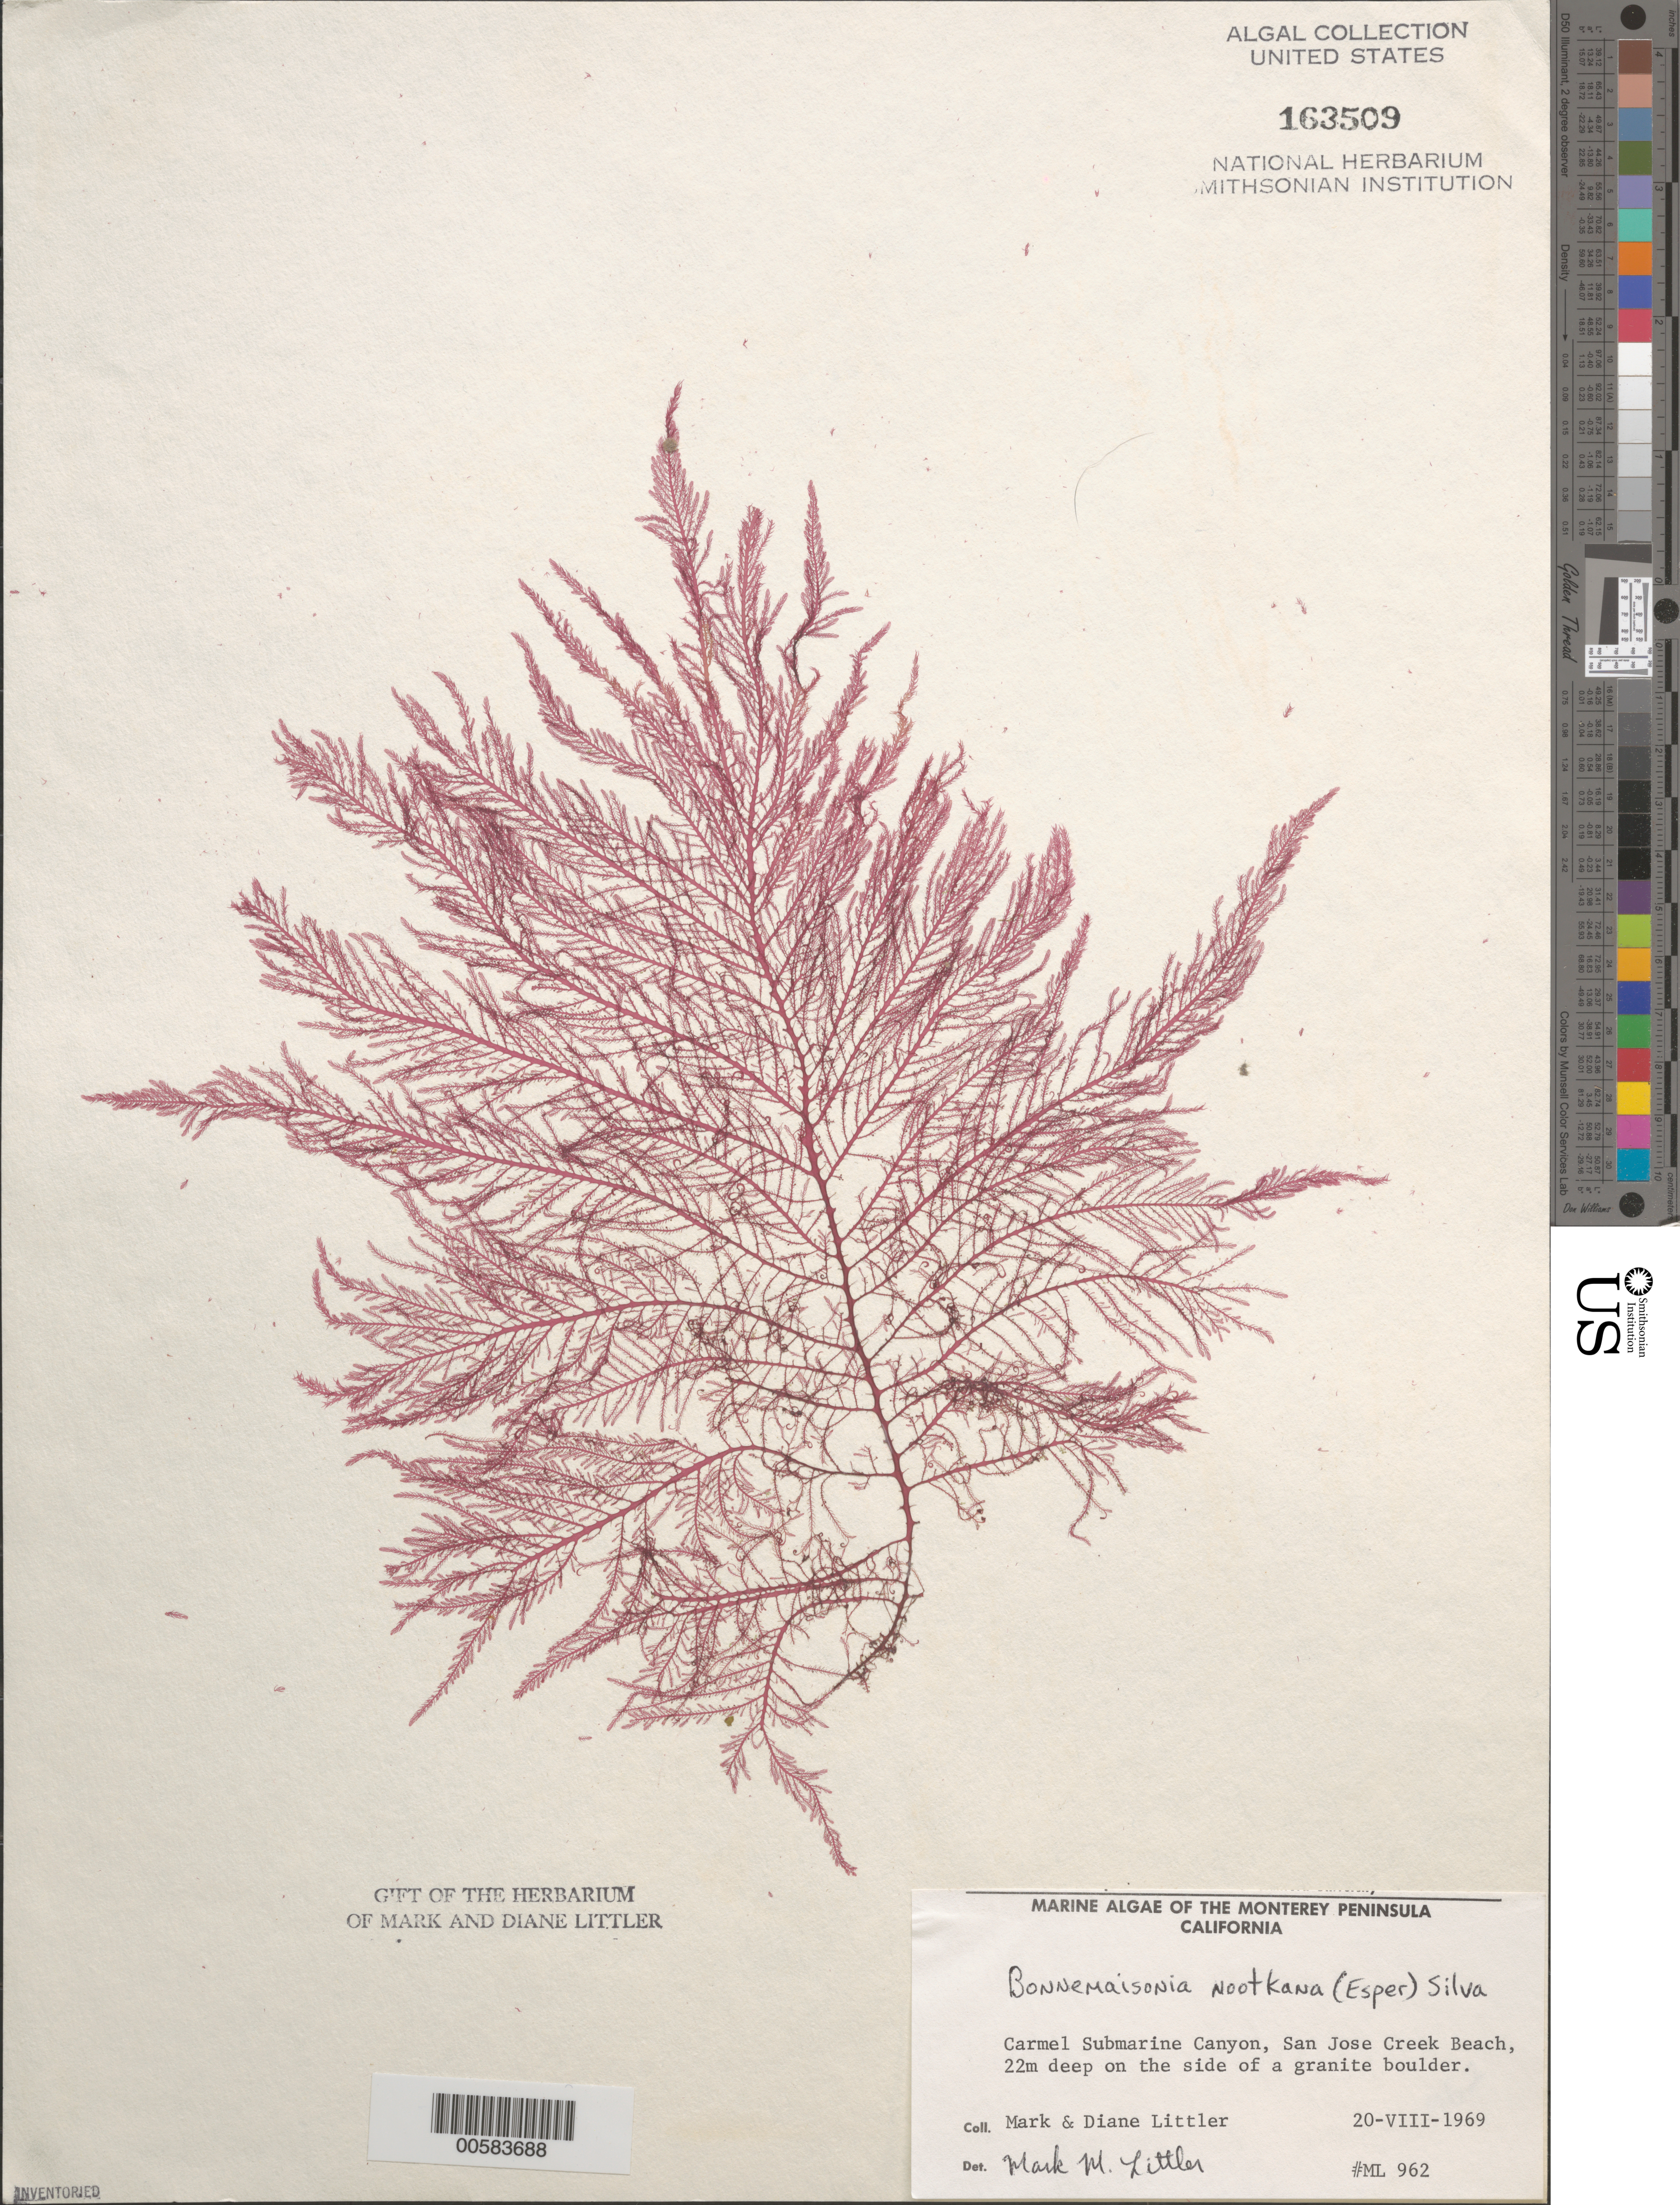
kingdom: Plantae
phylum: Rhodophyta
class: Florideophyceae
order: Bonnemaisoniales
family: Bonnemaisoniaceae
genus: Bonnemaisonia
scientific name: Bonnemaisonia nootkana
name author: (Esper) P.C. Silva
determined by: Littler, M. M.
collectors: M. M. Littler & D. S. Littler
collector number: ML 962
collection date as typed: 20 Aug 1969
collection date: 1969-08-20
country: United States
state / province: California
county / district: Monterey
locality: Carmel Submarine Canyon, San Jose Creek Beach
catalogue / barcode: US 163509